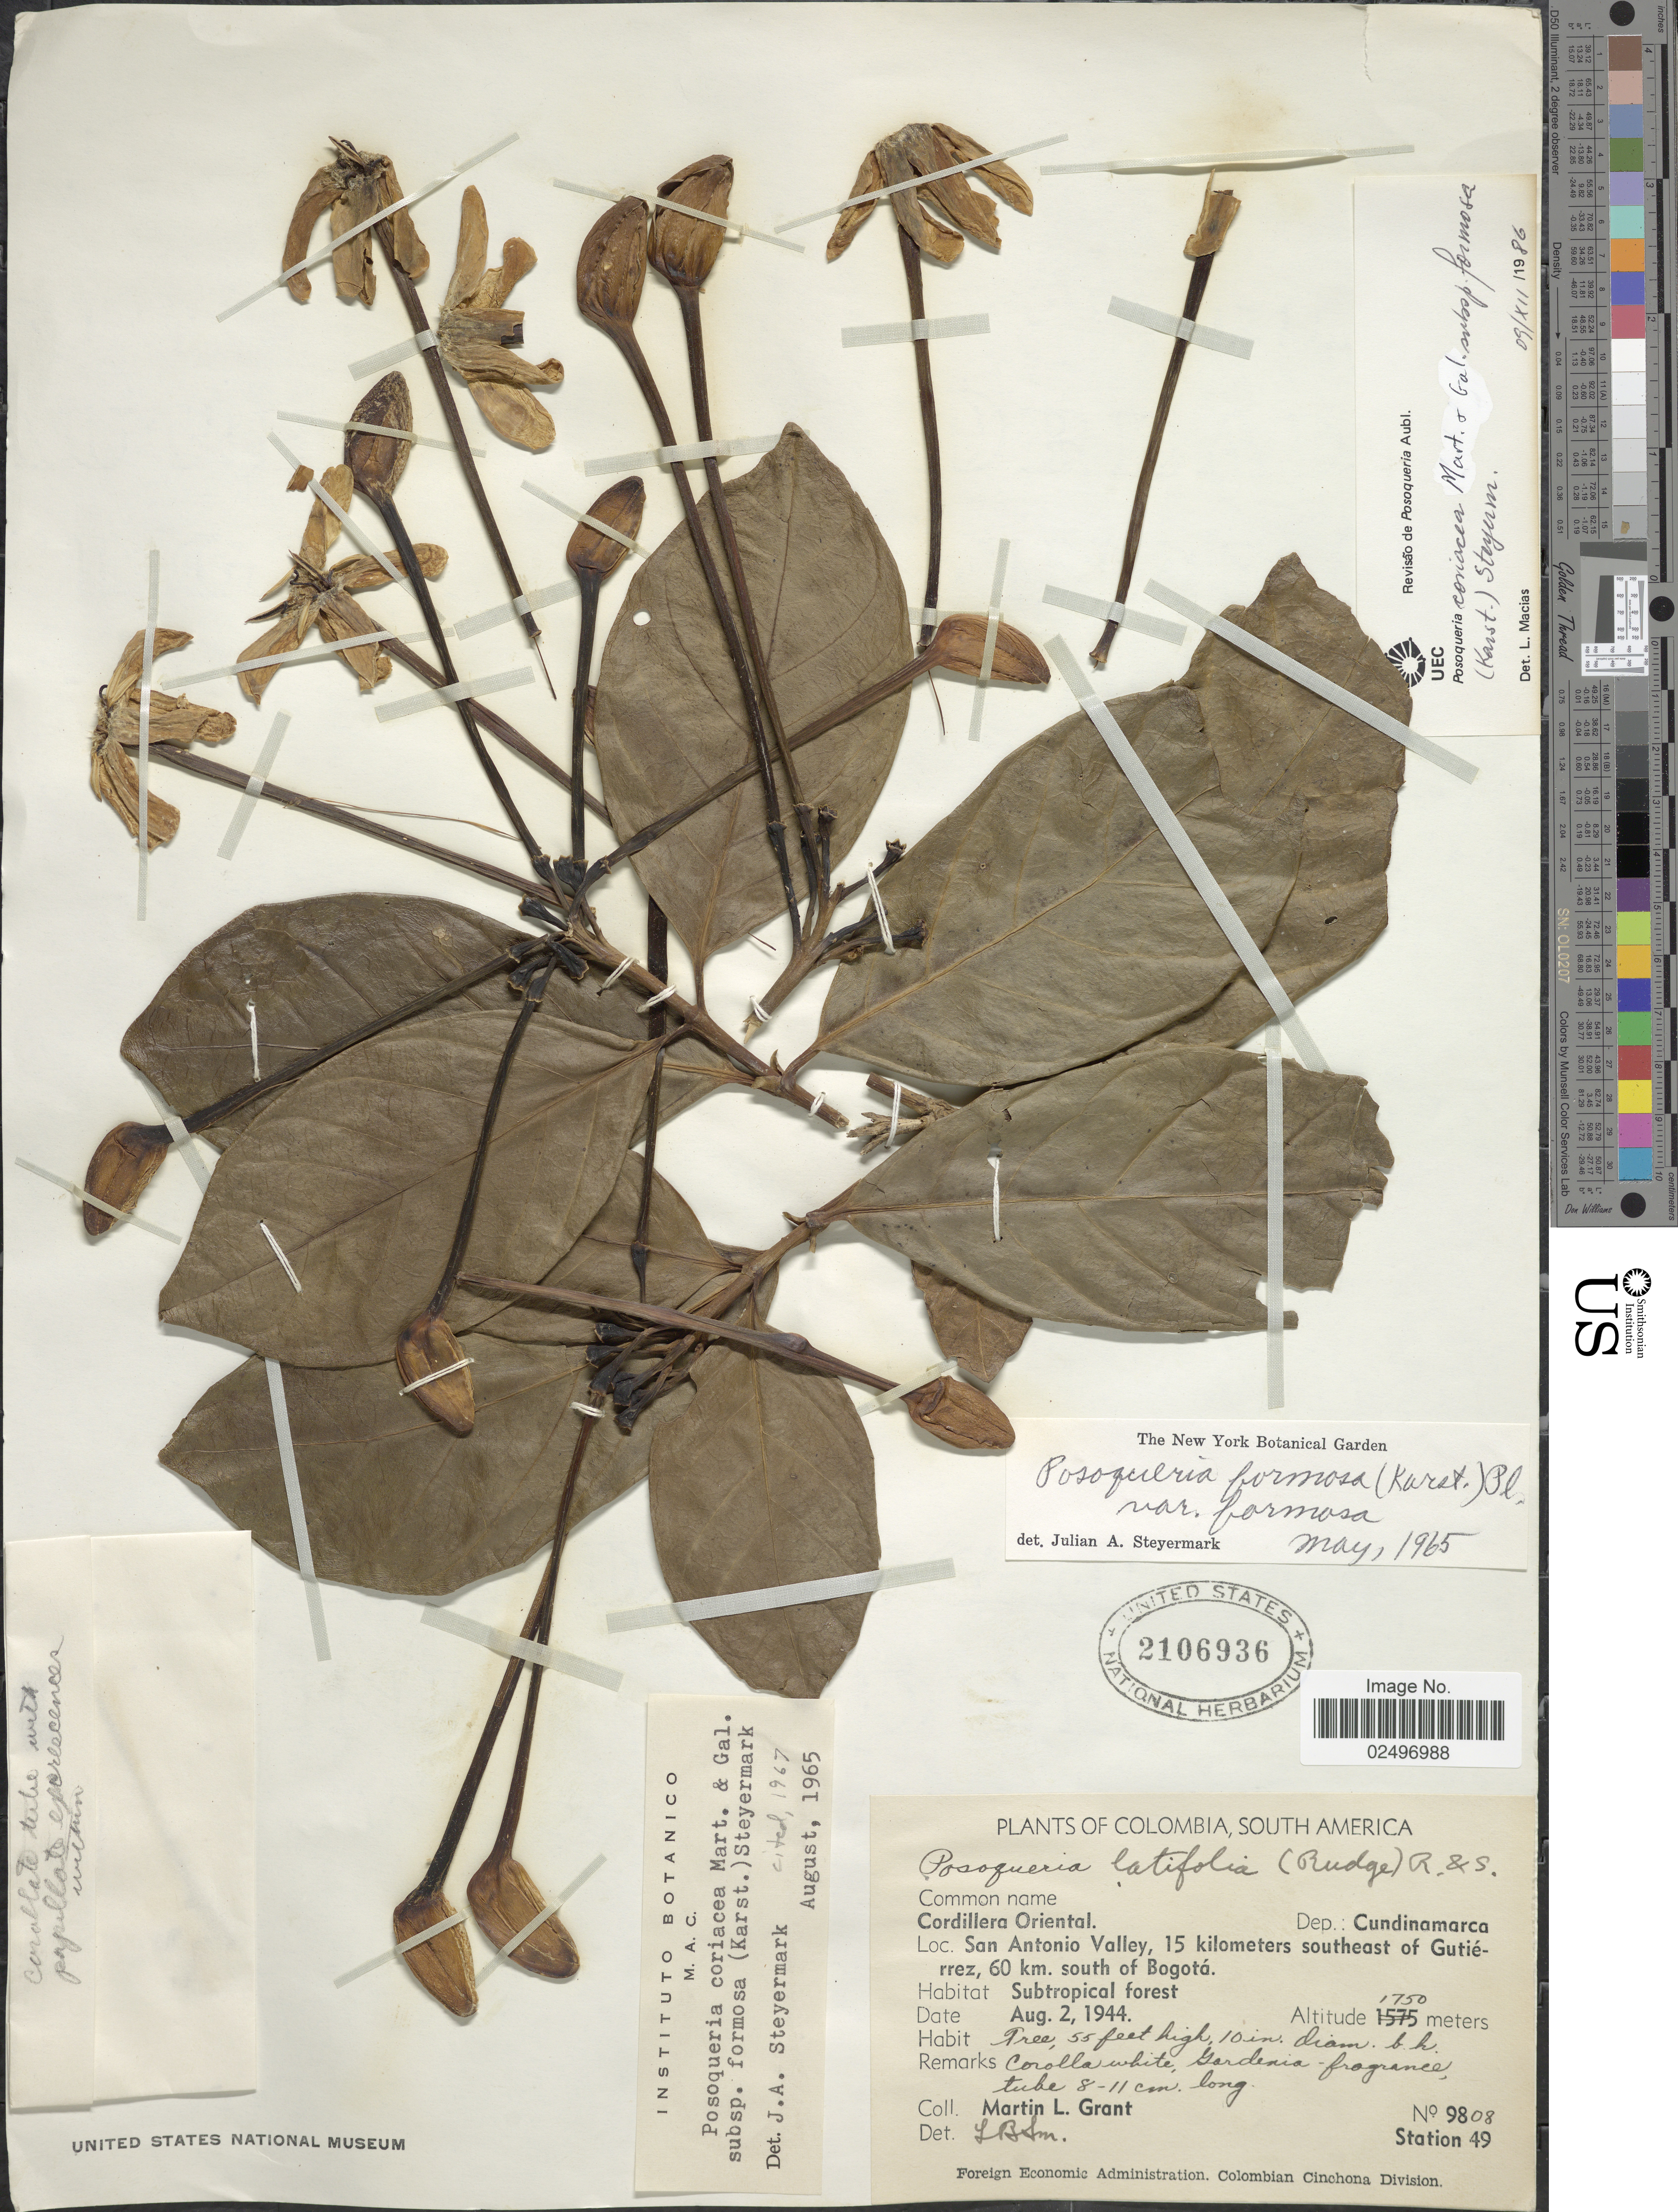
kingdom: Plantae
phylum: Tracheophyta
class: Magnoliopsida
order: Gentianales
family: Rubiaceae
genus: Posoqueria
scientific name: Posoqueria coriacea subsp. formosa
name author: M. Martens & Galeotti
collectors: M. L. Grant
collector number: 9808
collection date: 1944-08-02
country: Colombia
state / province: Cundinamarca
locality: Cordillera Oriental, Dep Cundinamarca, San Antonio Valley, 15 kilometers southeast of Gutiérrez, 60 km south of Bogotá, Subtropical forest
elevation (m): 1750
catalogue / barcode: US 2106936